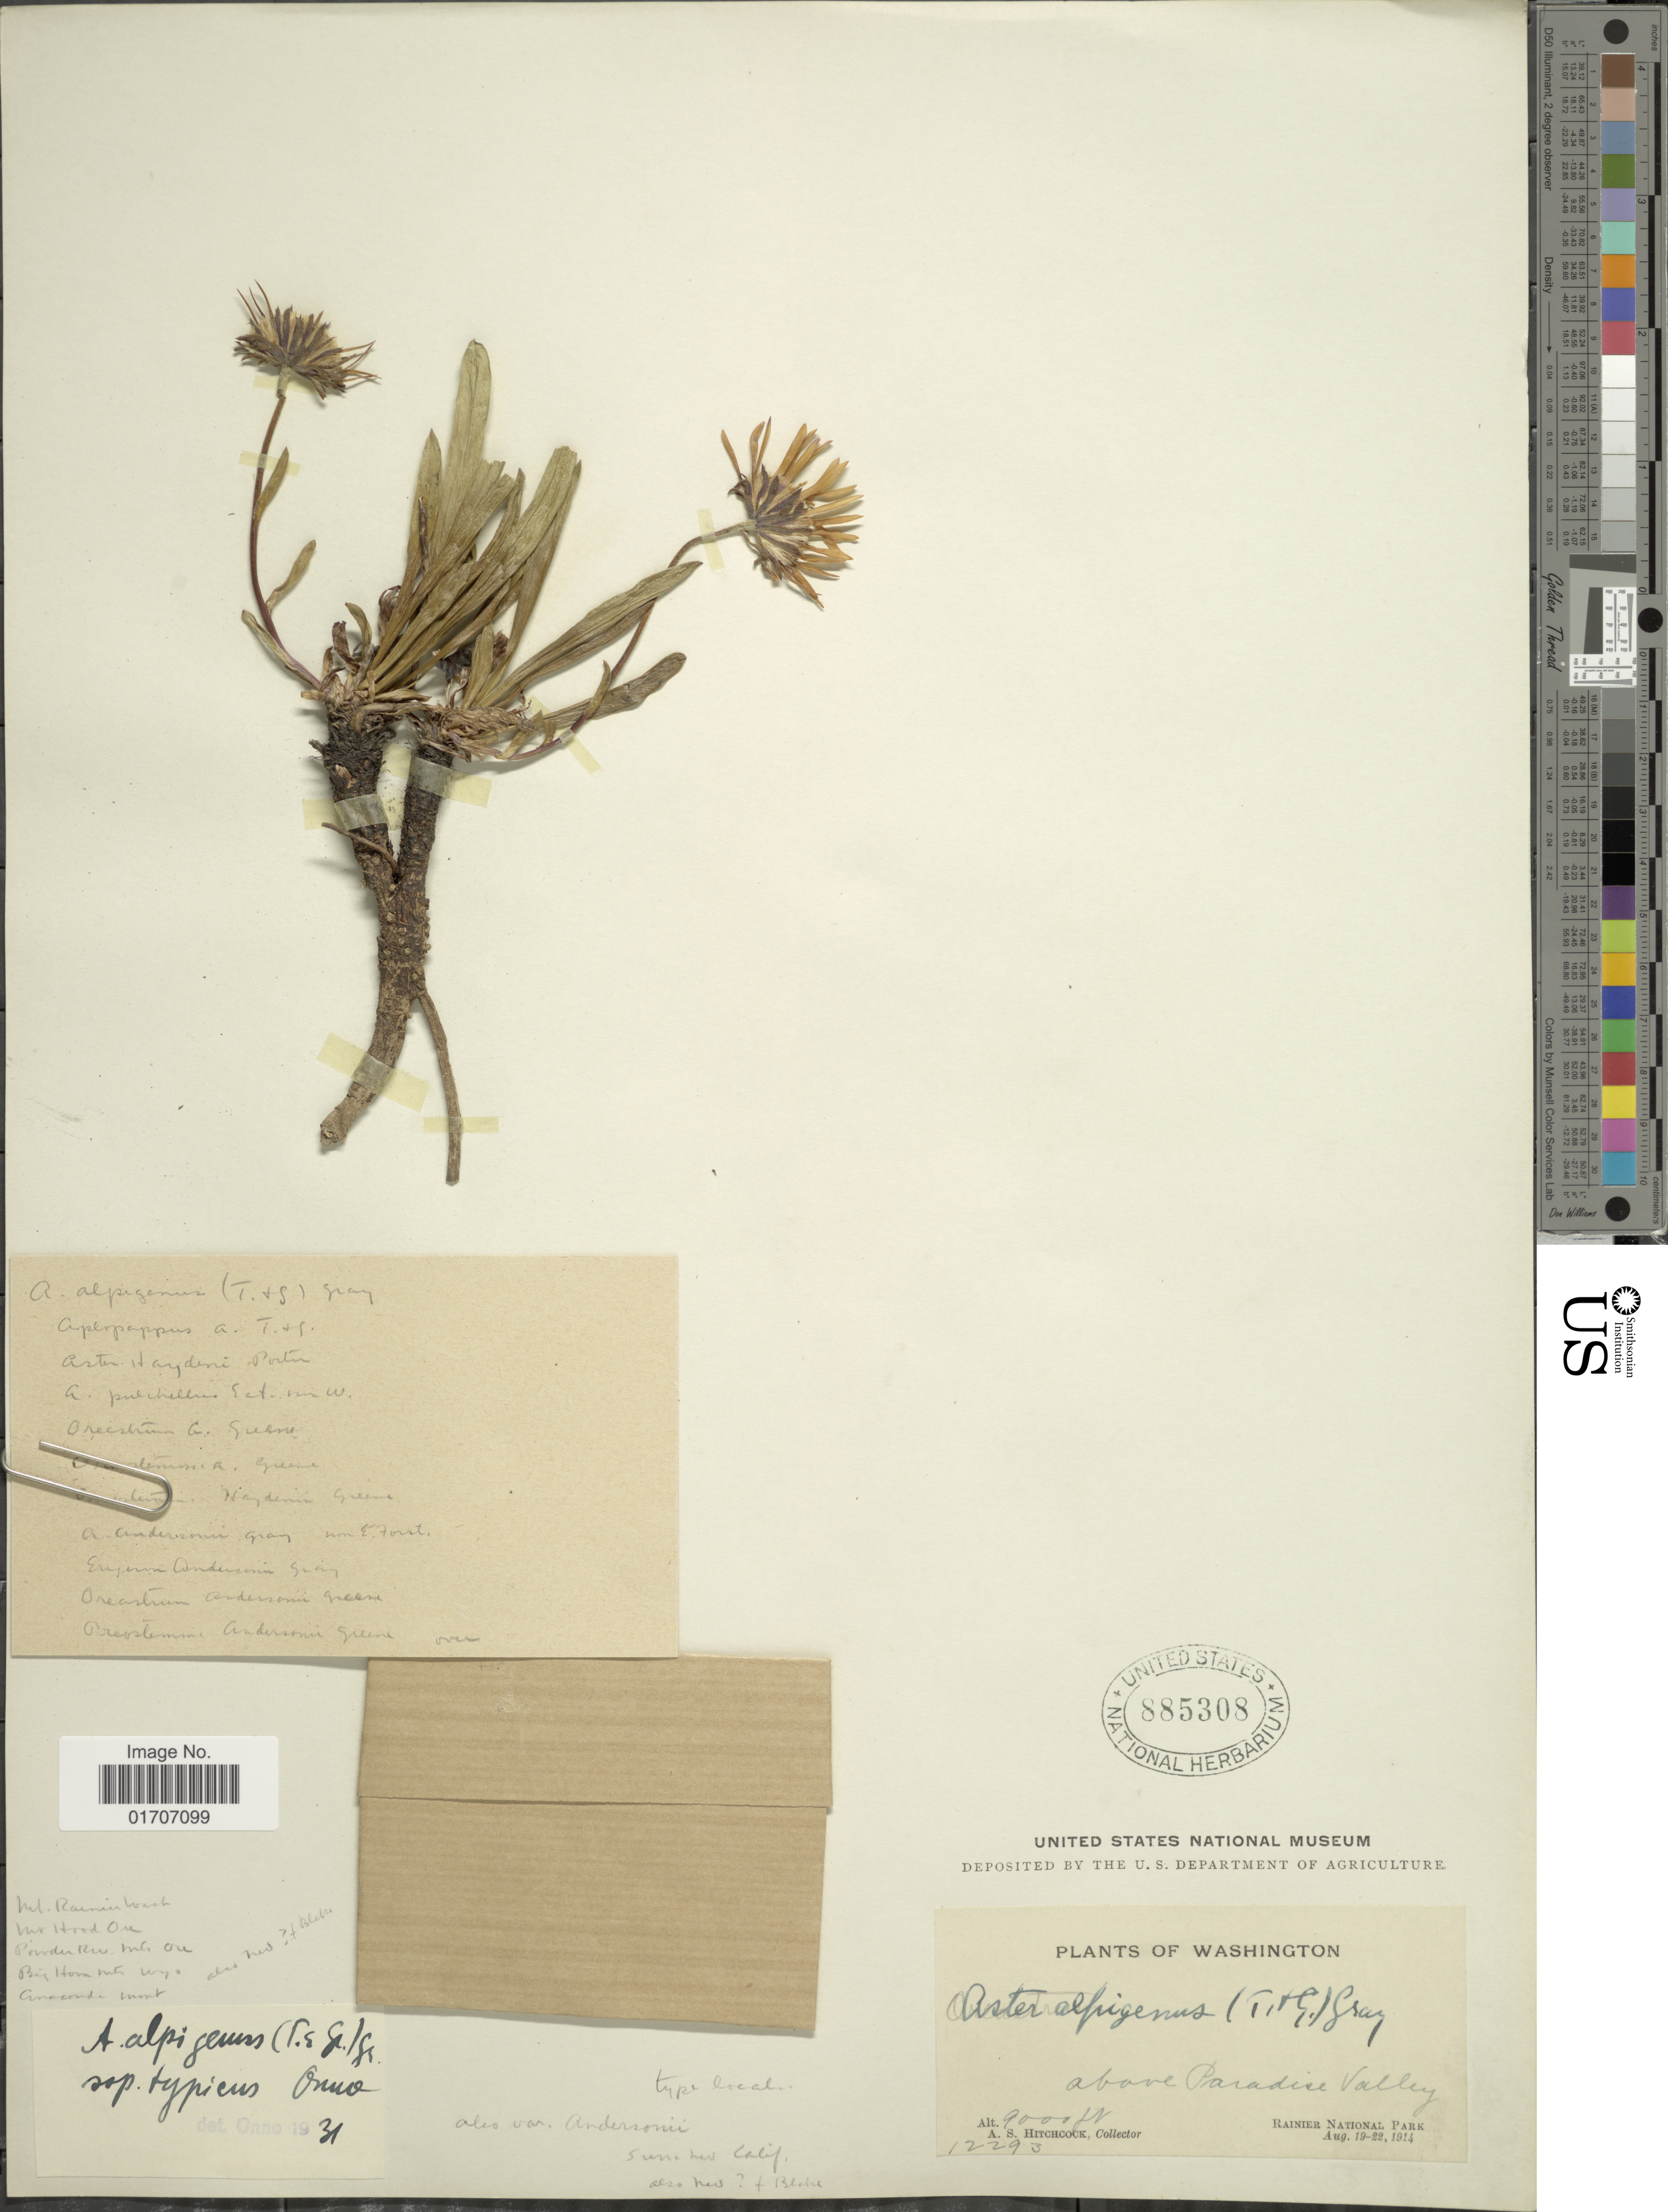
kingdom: Plantae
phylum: Tracheophyta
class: Magnoliopsida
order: Asterales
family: Asteraceae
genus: Oreostemma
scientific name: Oreostemma alpigenum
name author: (Torr. & A. Gray) Greene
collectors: A. S. Hitchcock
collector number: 12293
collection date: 1914-08-19/1914-08-22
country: United States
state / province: Washington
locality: Above Paradise Valley.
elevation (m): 2743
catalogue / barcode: US 885308